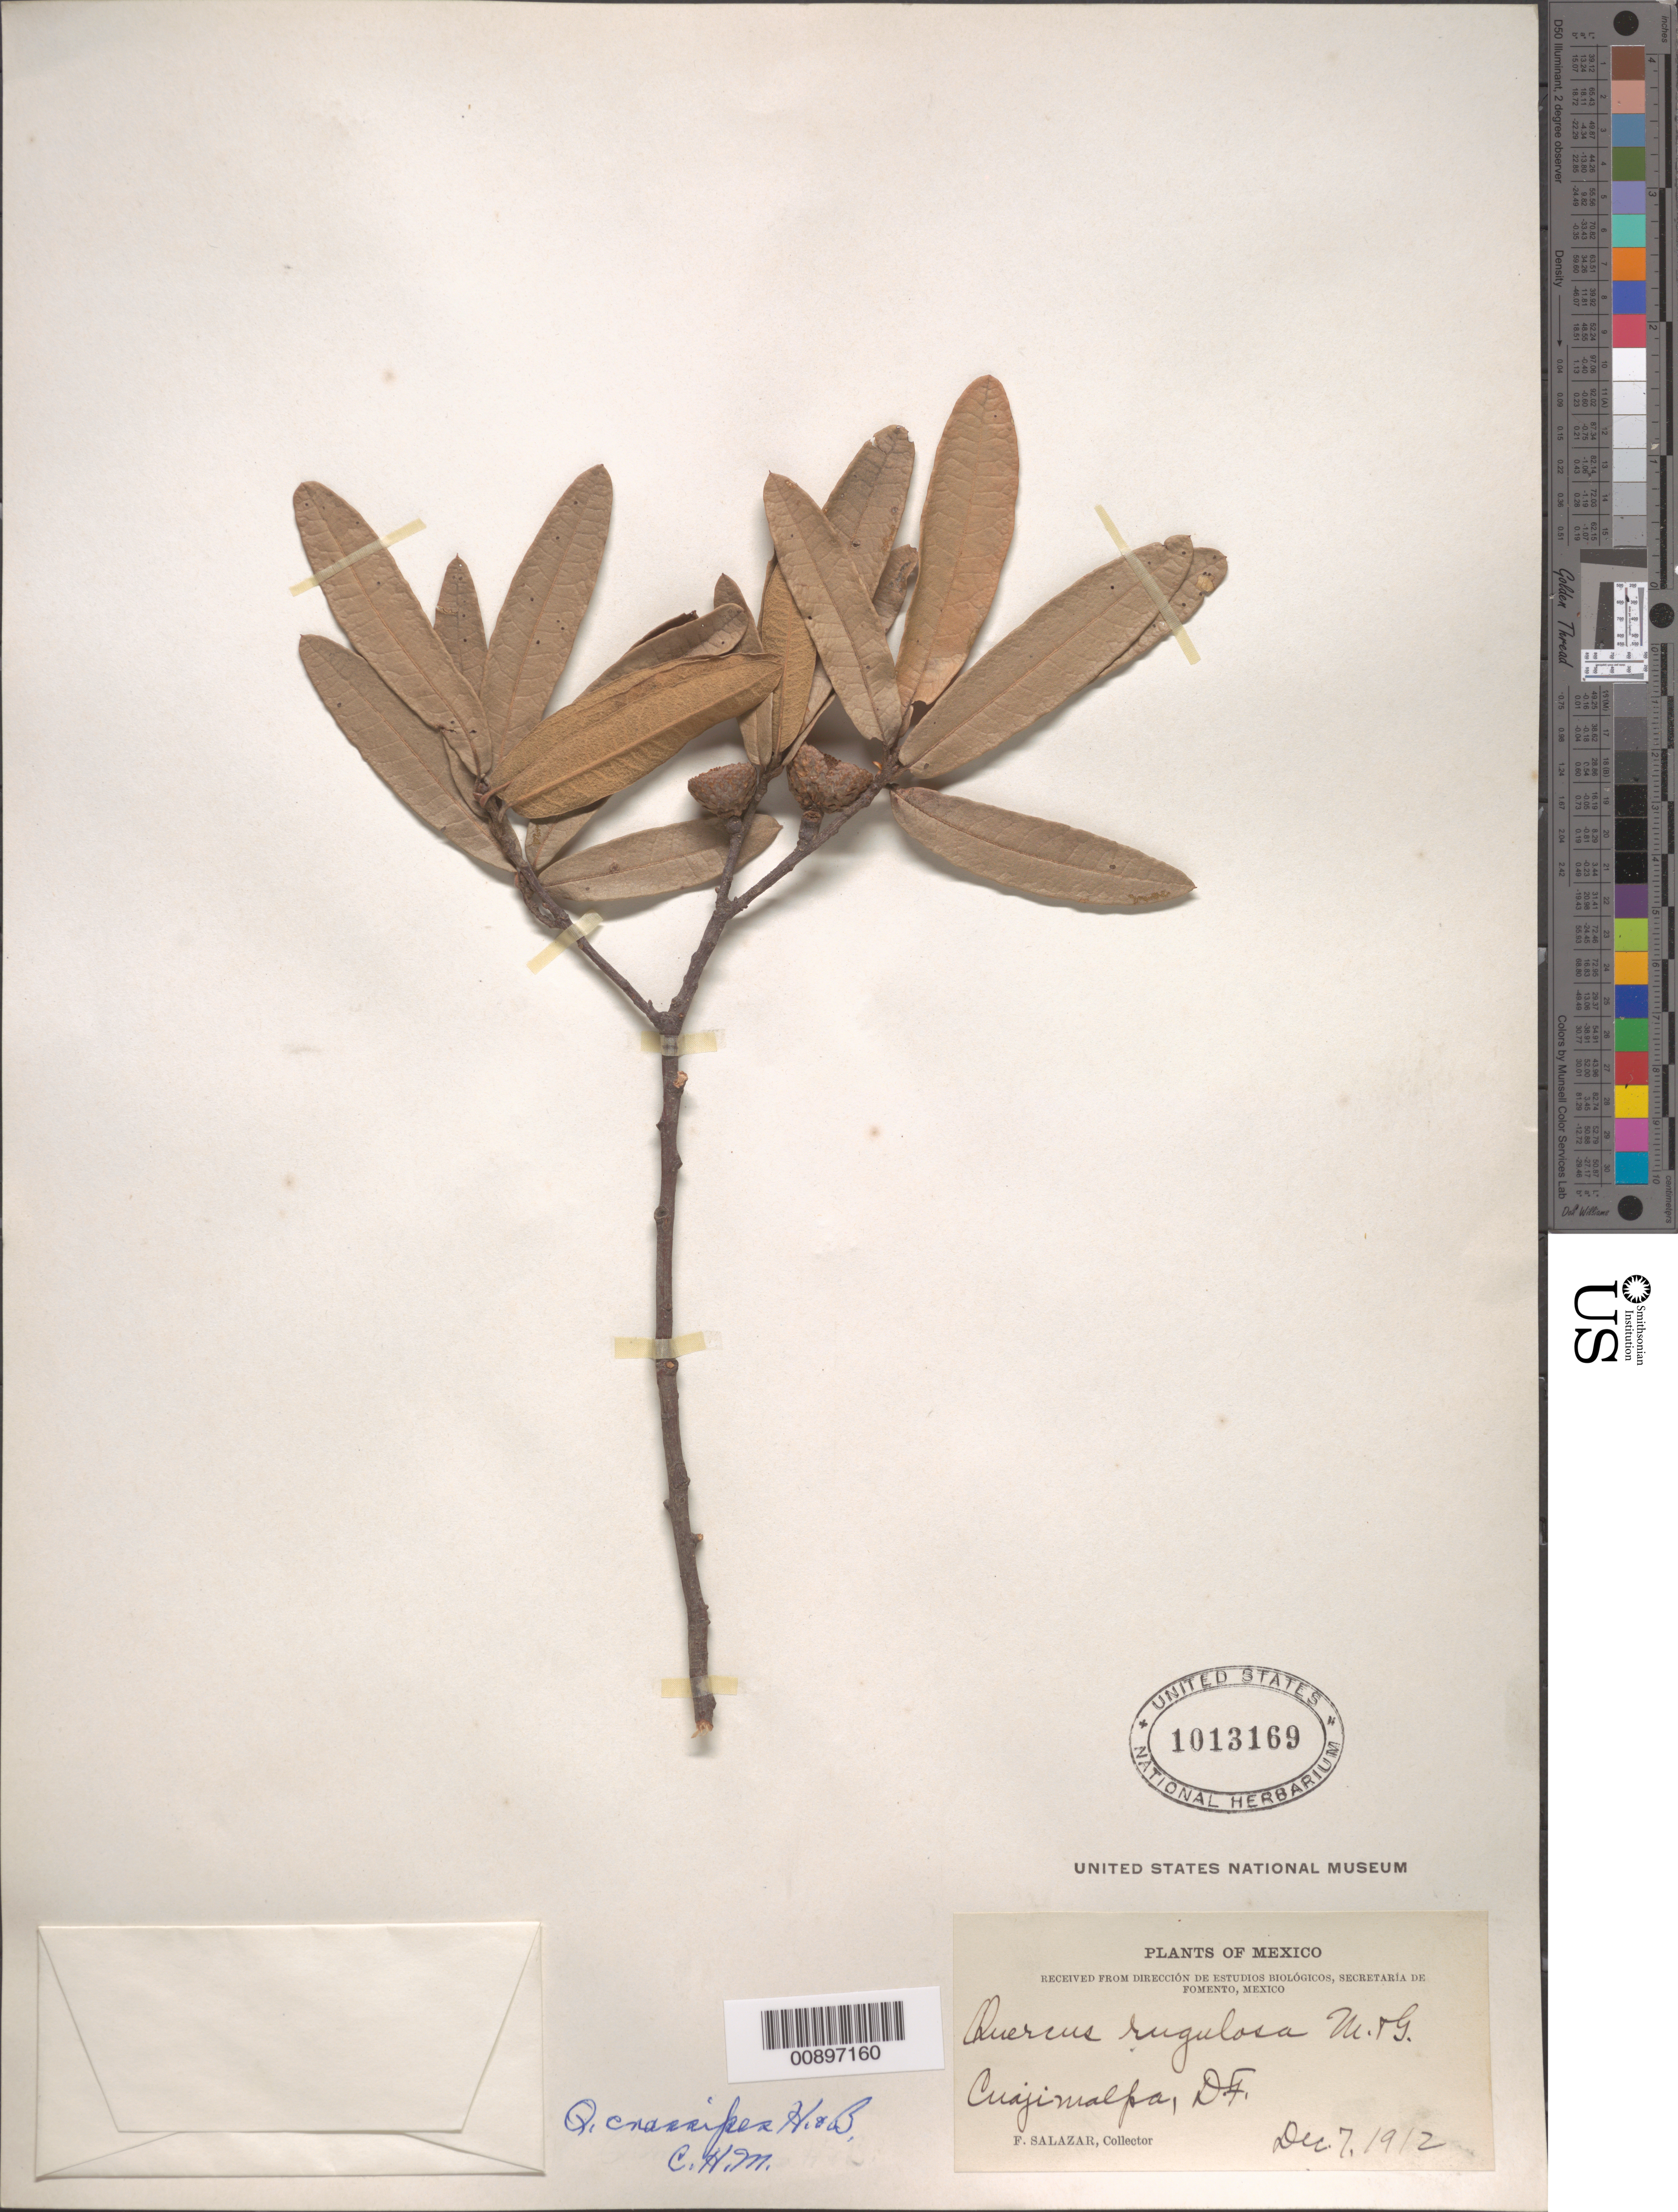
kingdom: Plantae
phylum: Tracheophyta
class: Magnoliopsida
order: Fagales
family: Fagaceae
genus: Quercus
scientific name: Quercus crassipes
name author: Humb. & Bonpl.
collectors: F. Salazar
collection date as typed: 07 Dec 1912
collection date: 1912-12-07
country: Mexico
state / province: Distrito Federal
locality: Cuajimalpa, D.F.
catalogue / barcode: US 1013169